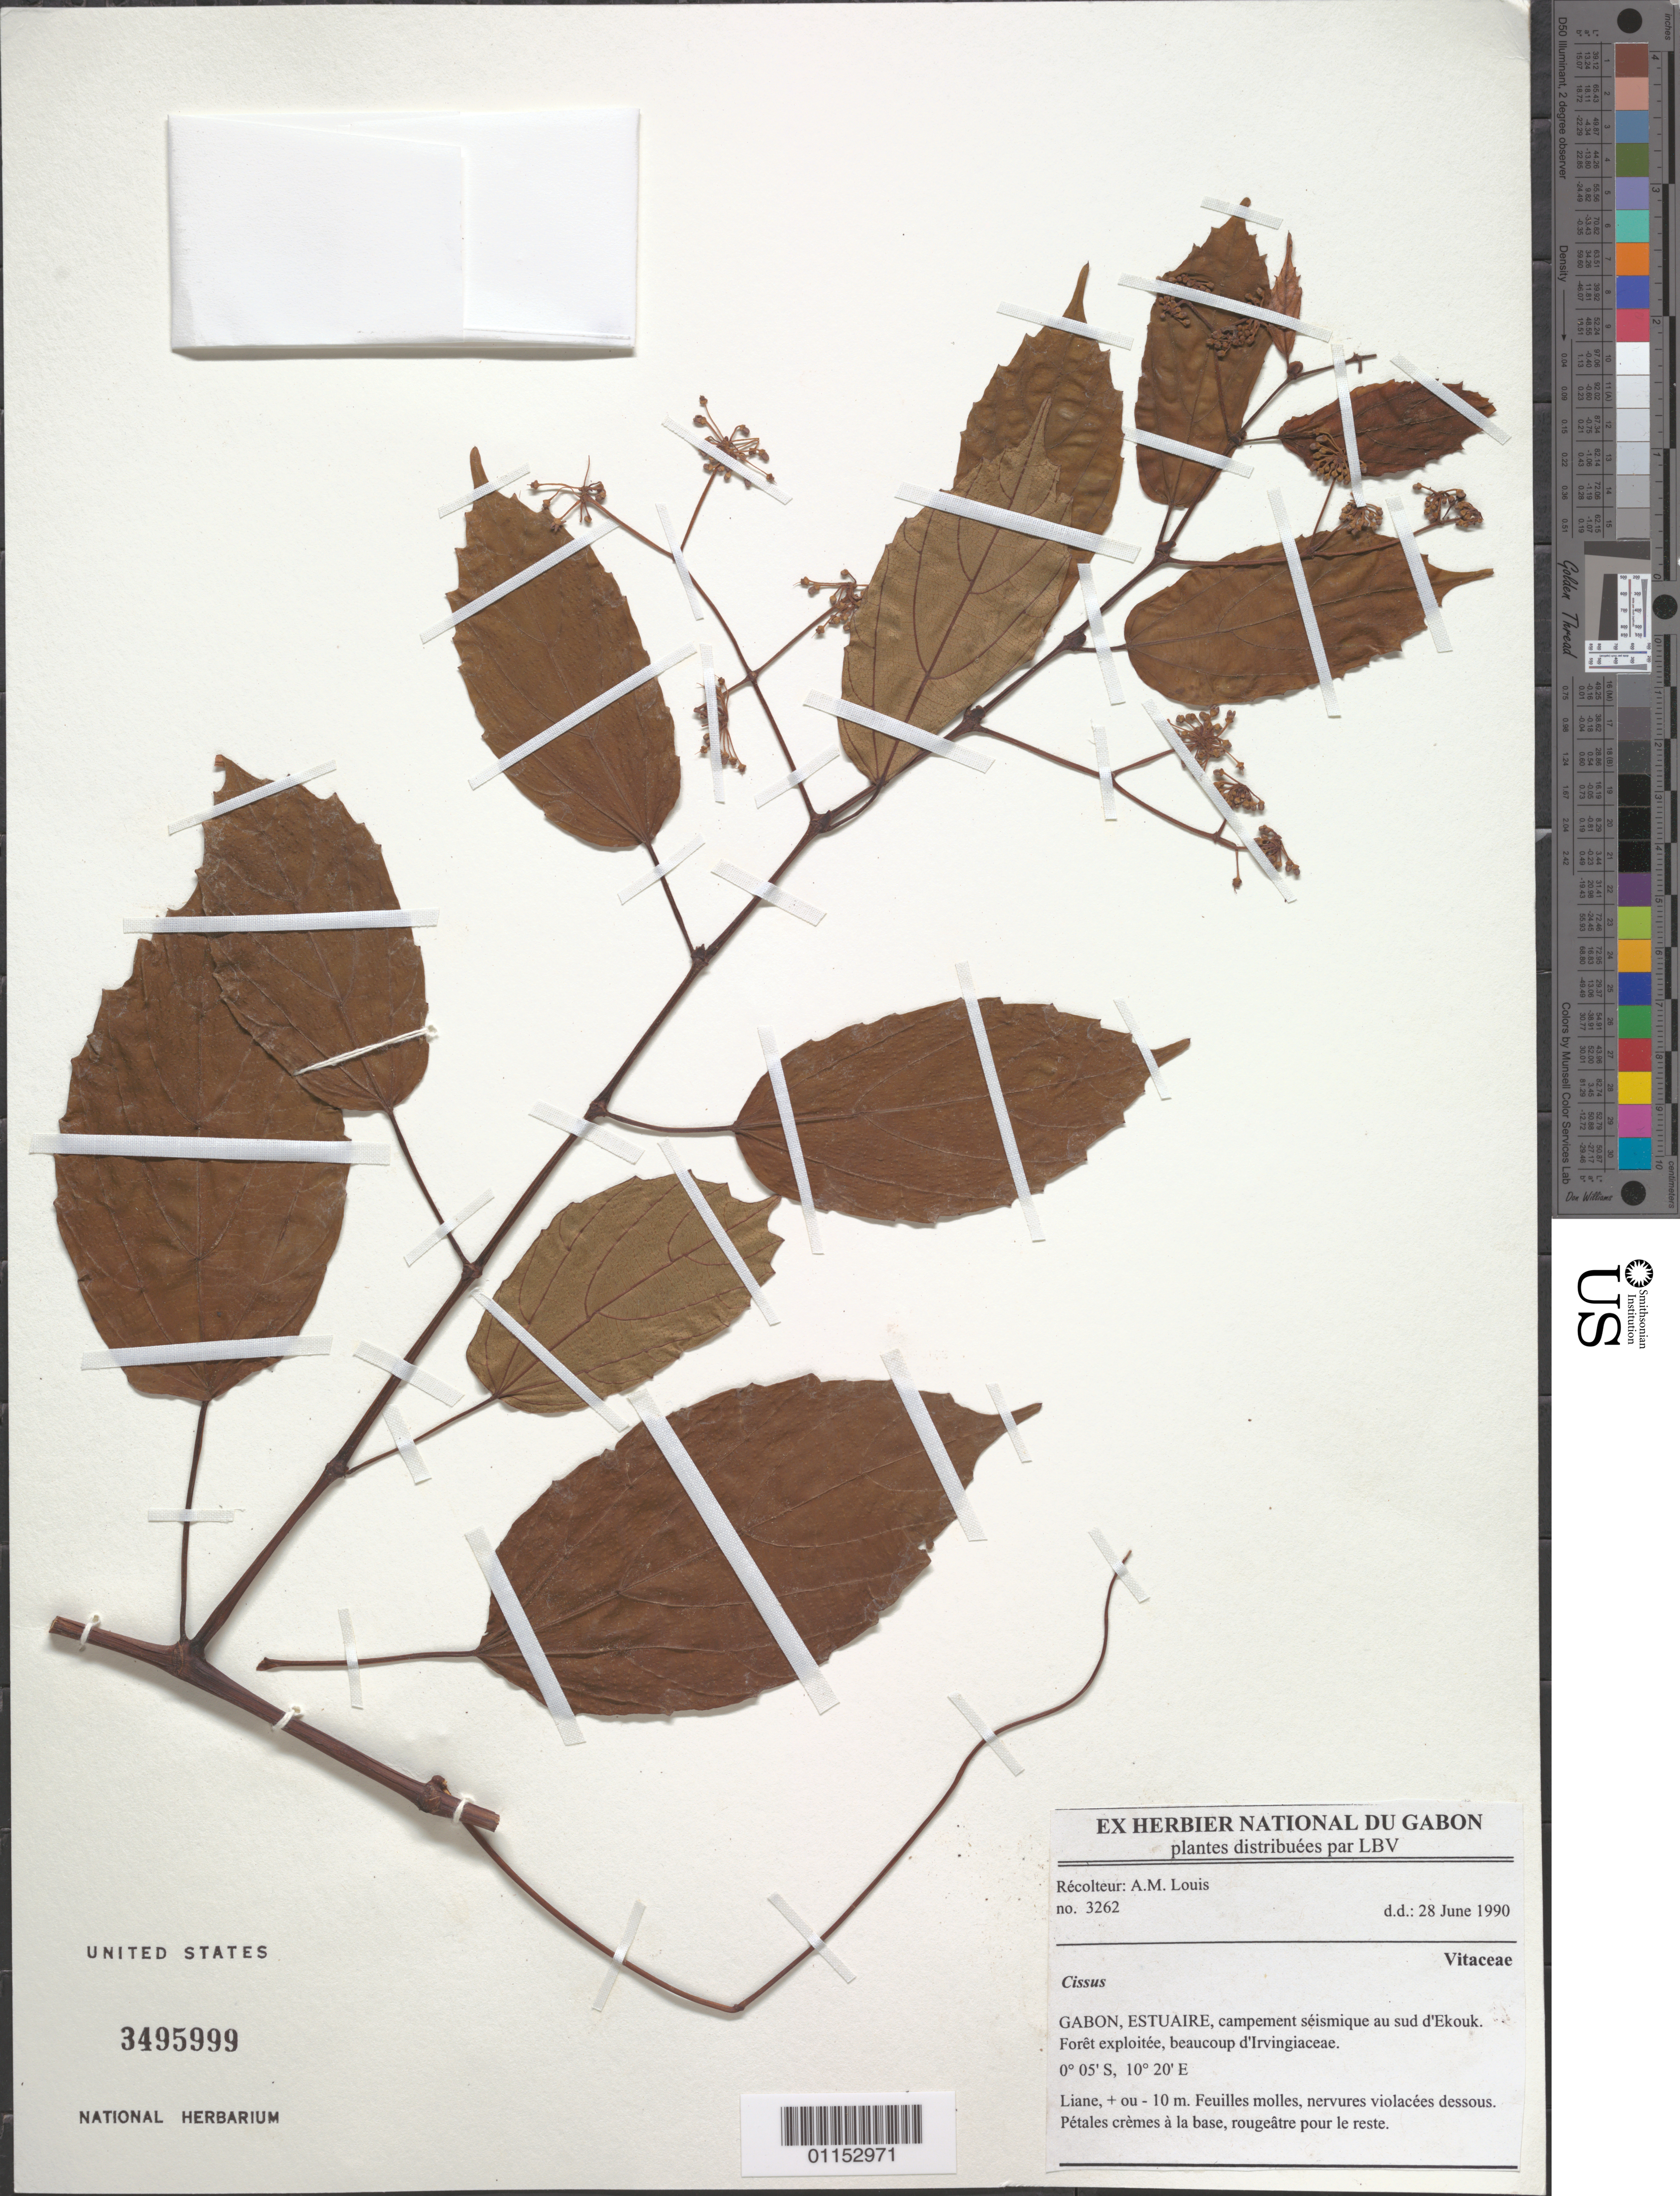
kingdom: Plantae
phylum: Tracheophyta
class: Magnoliopsida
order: Vitales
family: Vitaceae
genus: Cissus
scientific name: Cissus sp.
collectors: A. Louis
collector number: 3262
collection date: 1990-06-28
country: Gabon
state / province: Estuaire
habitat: Liana.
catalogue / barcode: US 3495999